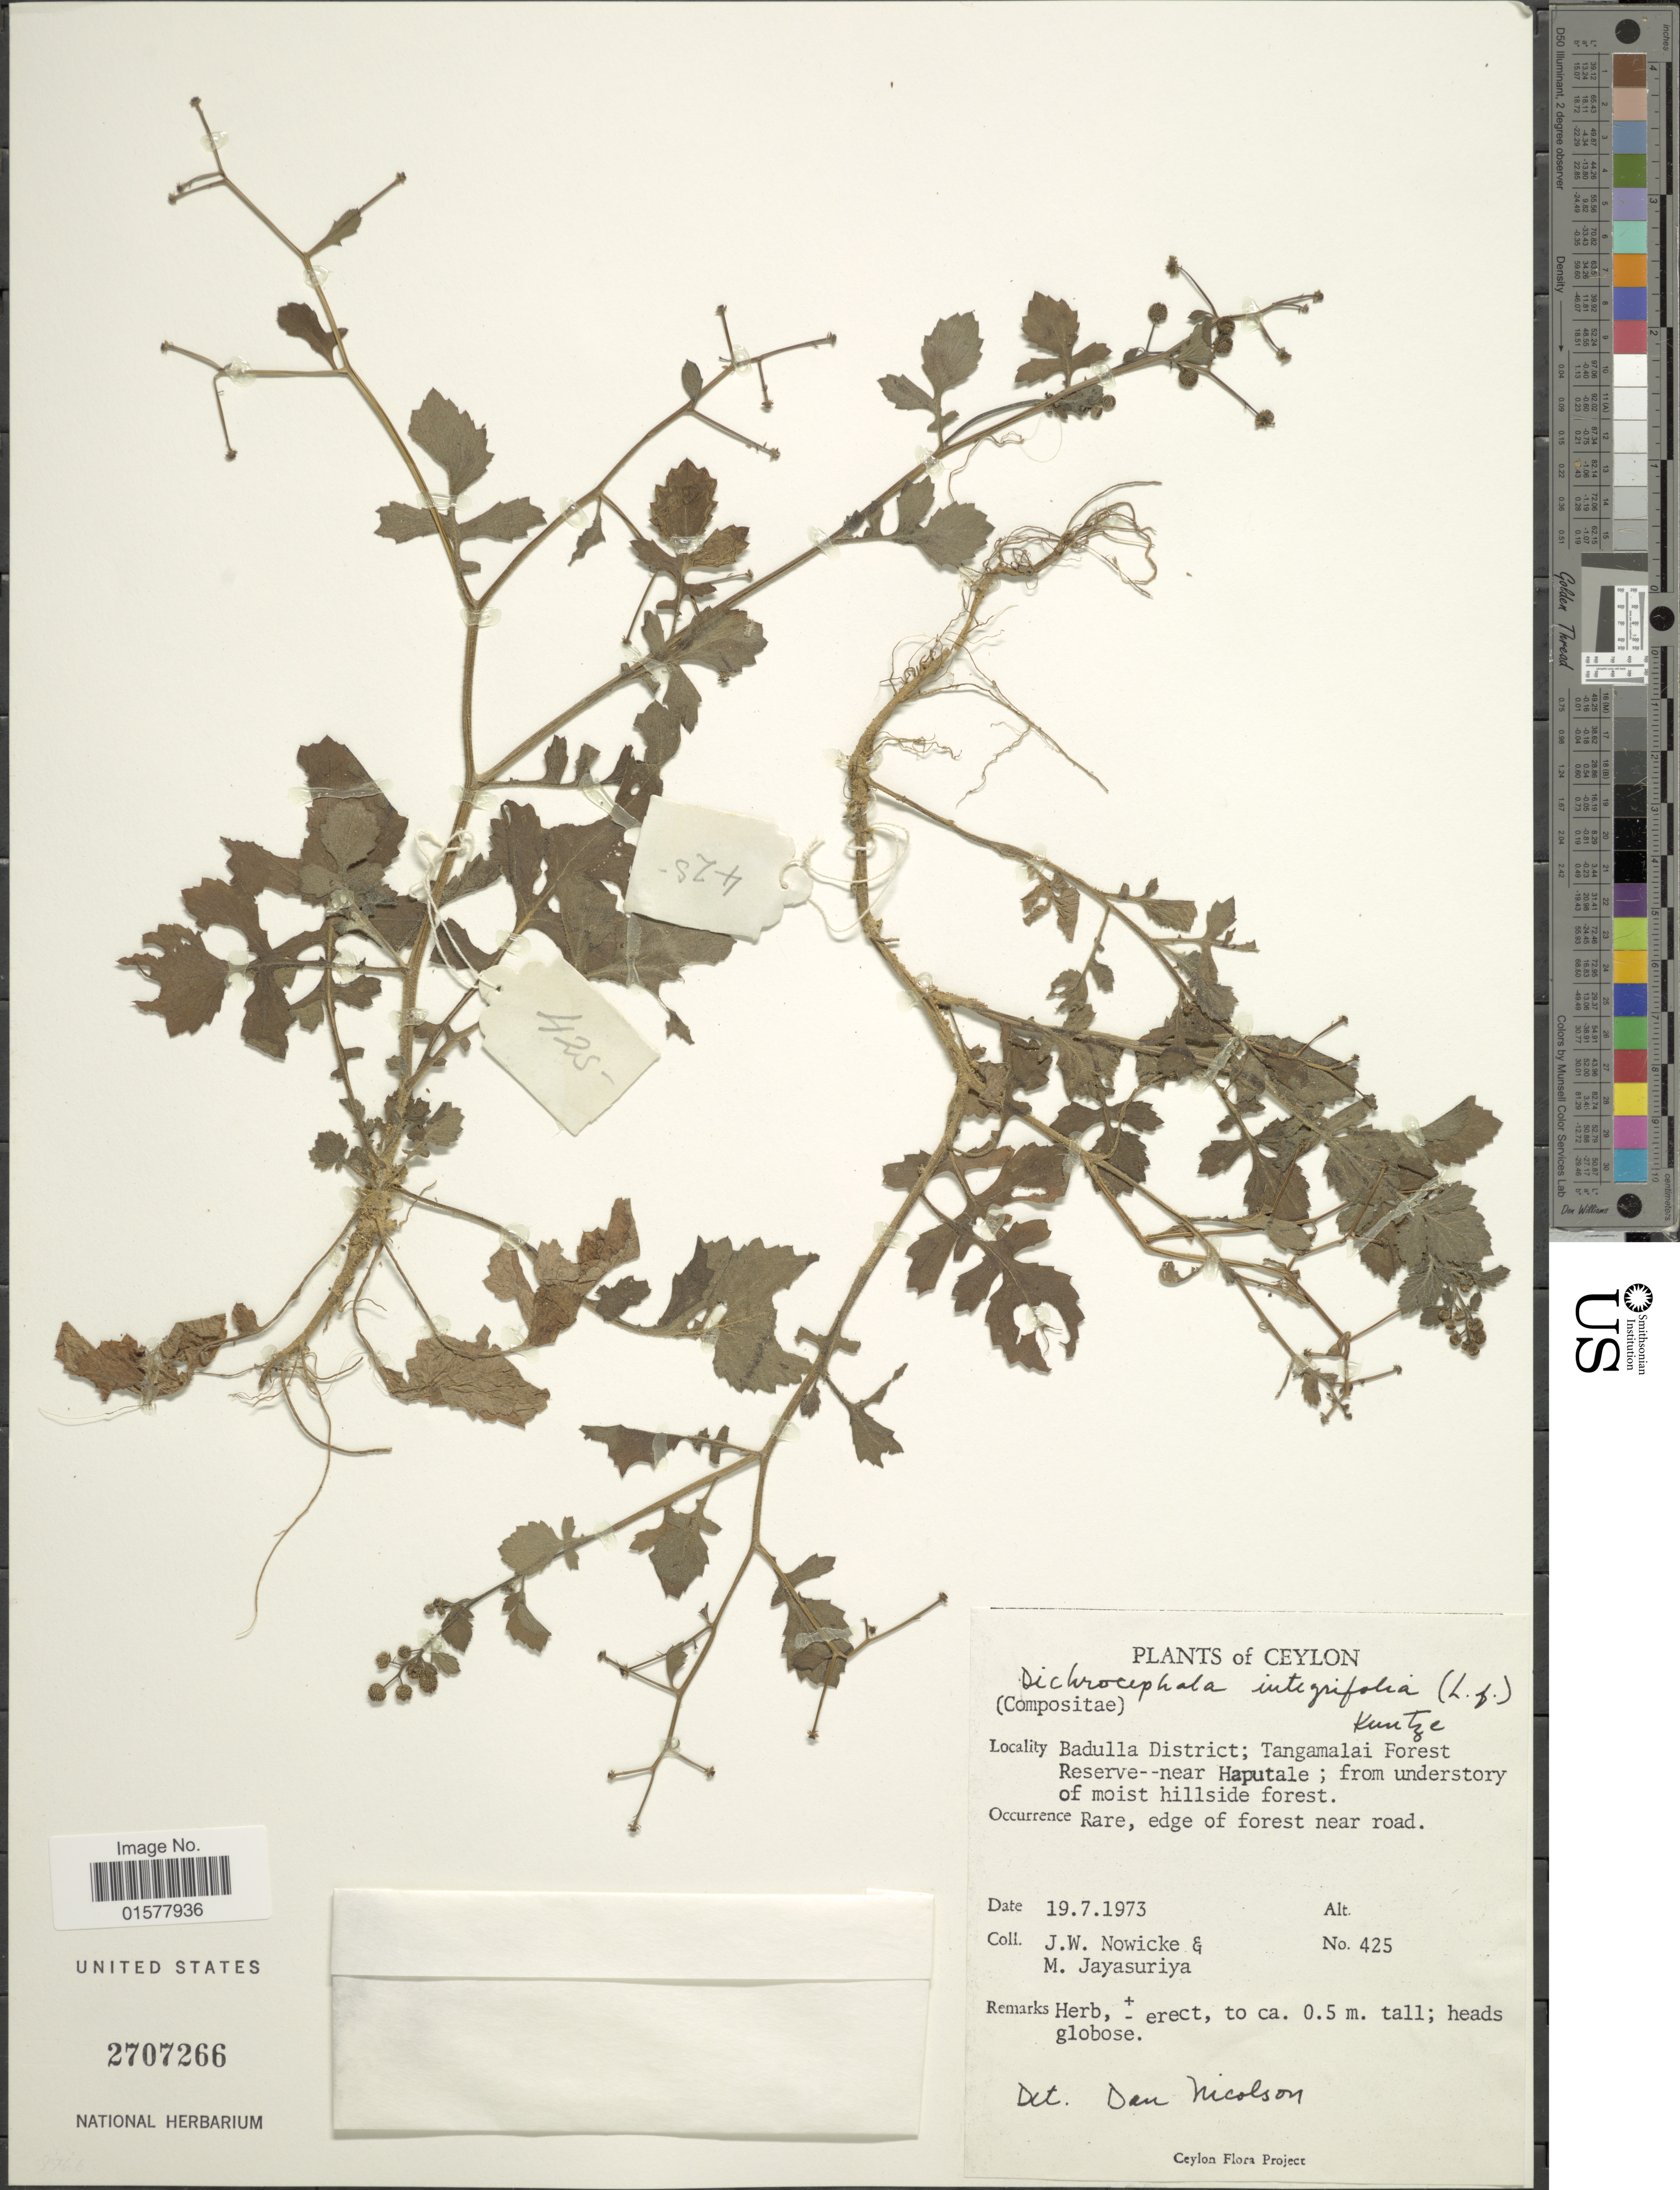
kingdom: Plantae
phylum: Tracheophyta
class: Magnoliopsida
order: Asterales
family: Asteraceae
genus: Dichrocephala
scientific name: Dichrocephala integrifolia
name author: (L. f.) Kuntze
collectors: J. W. Nowicke & M. Jayasuriya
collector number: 425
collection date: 1973-07-19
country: Sri Lanka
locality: Ceylon, Badulla District: Tangama;lai Forest reserve-near Haputale; from understory of moist hillside forest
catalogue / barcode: US 2707266